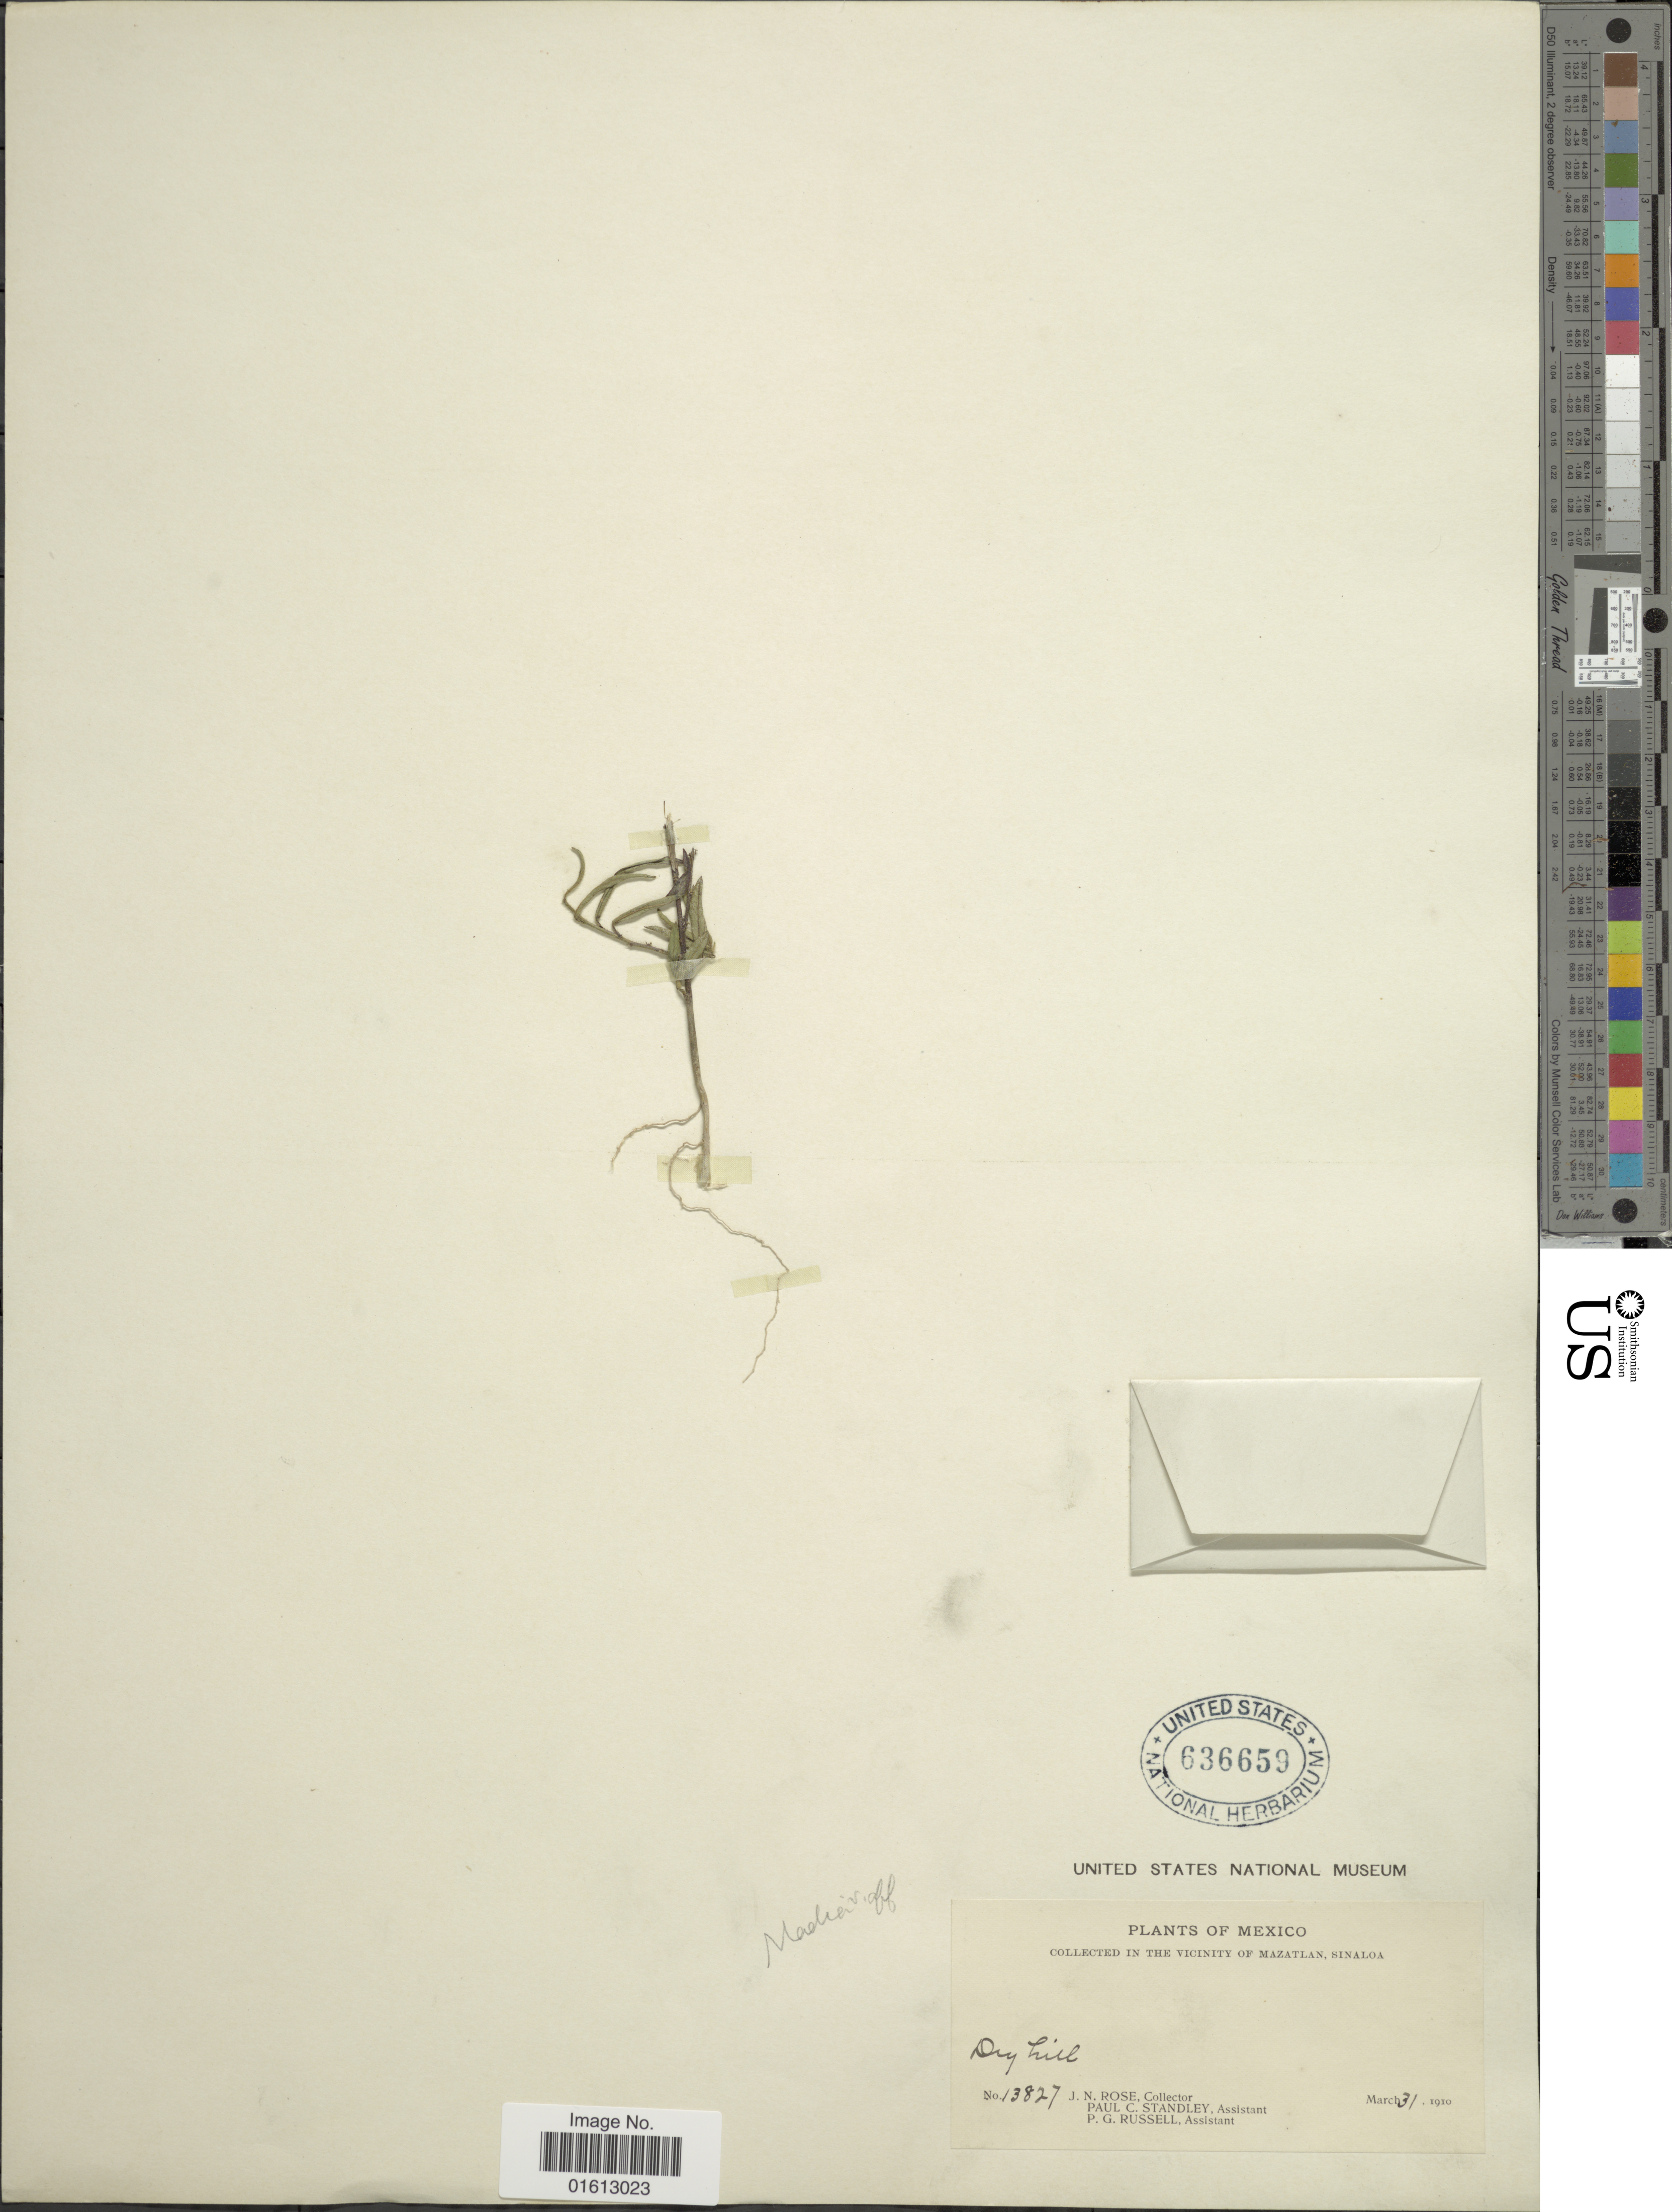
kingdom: Plantae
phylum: Tracheophyta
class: Magnoliopsida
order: Asterales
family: Asteraceae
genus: Madia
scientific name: Madia exigua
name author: (Sm.) A. Gray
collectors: J. N. Rose, P. C. Standley & P. G. Russell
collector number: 13827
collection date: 1910-03-31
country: Mexico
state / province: Sinaloa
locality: Mexico, in the vicinity of Mazatlan, Sinaloa.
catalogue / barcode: US 636659